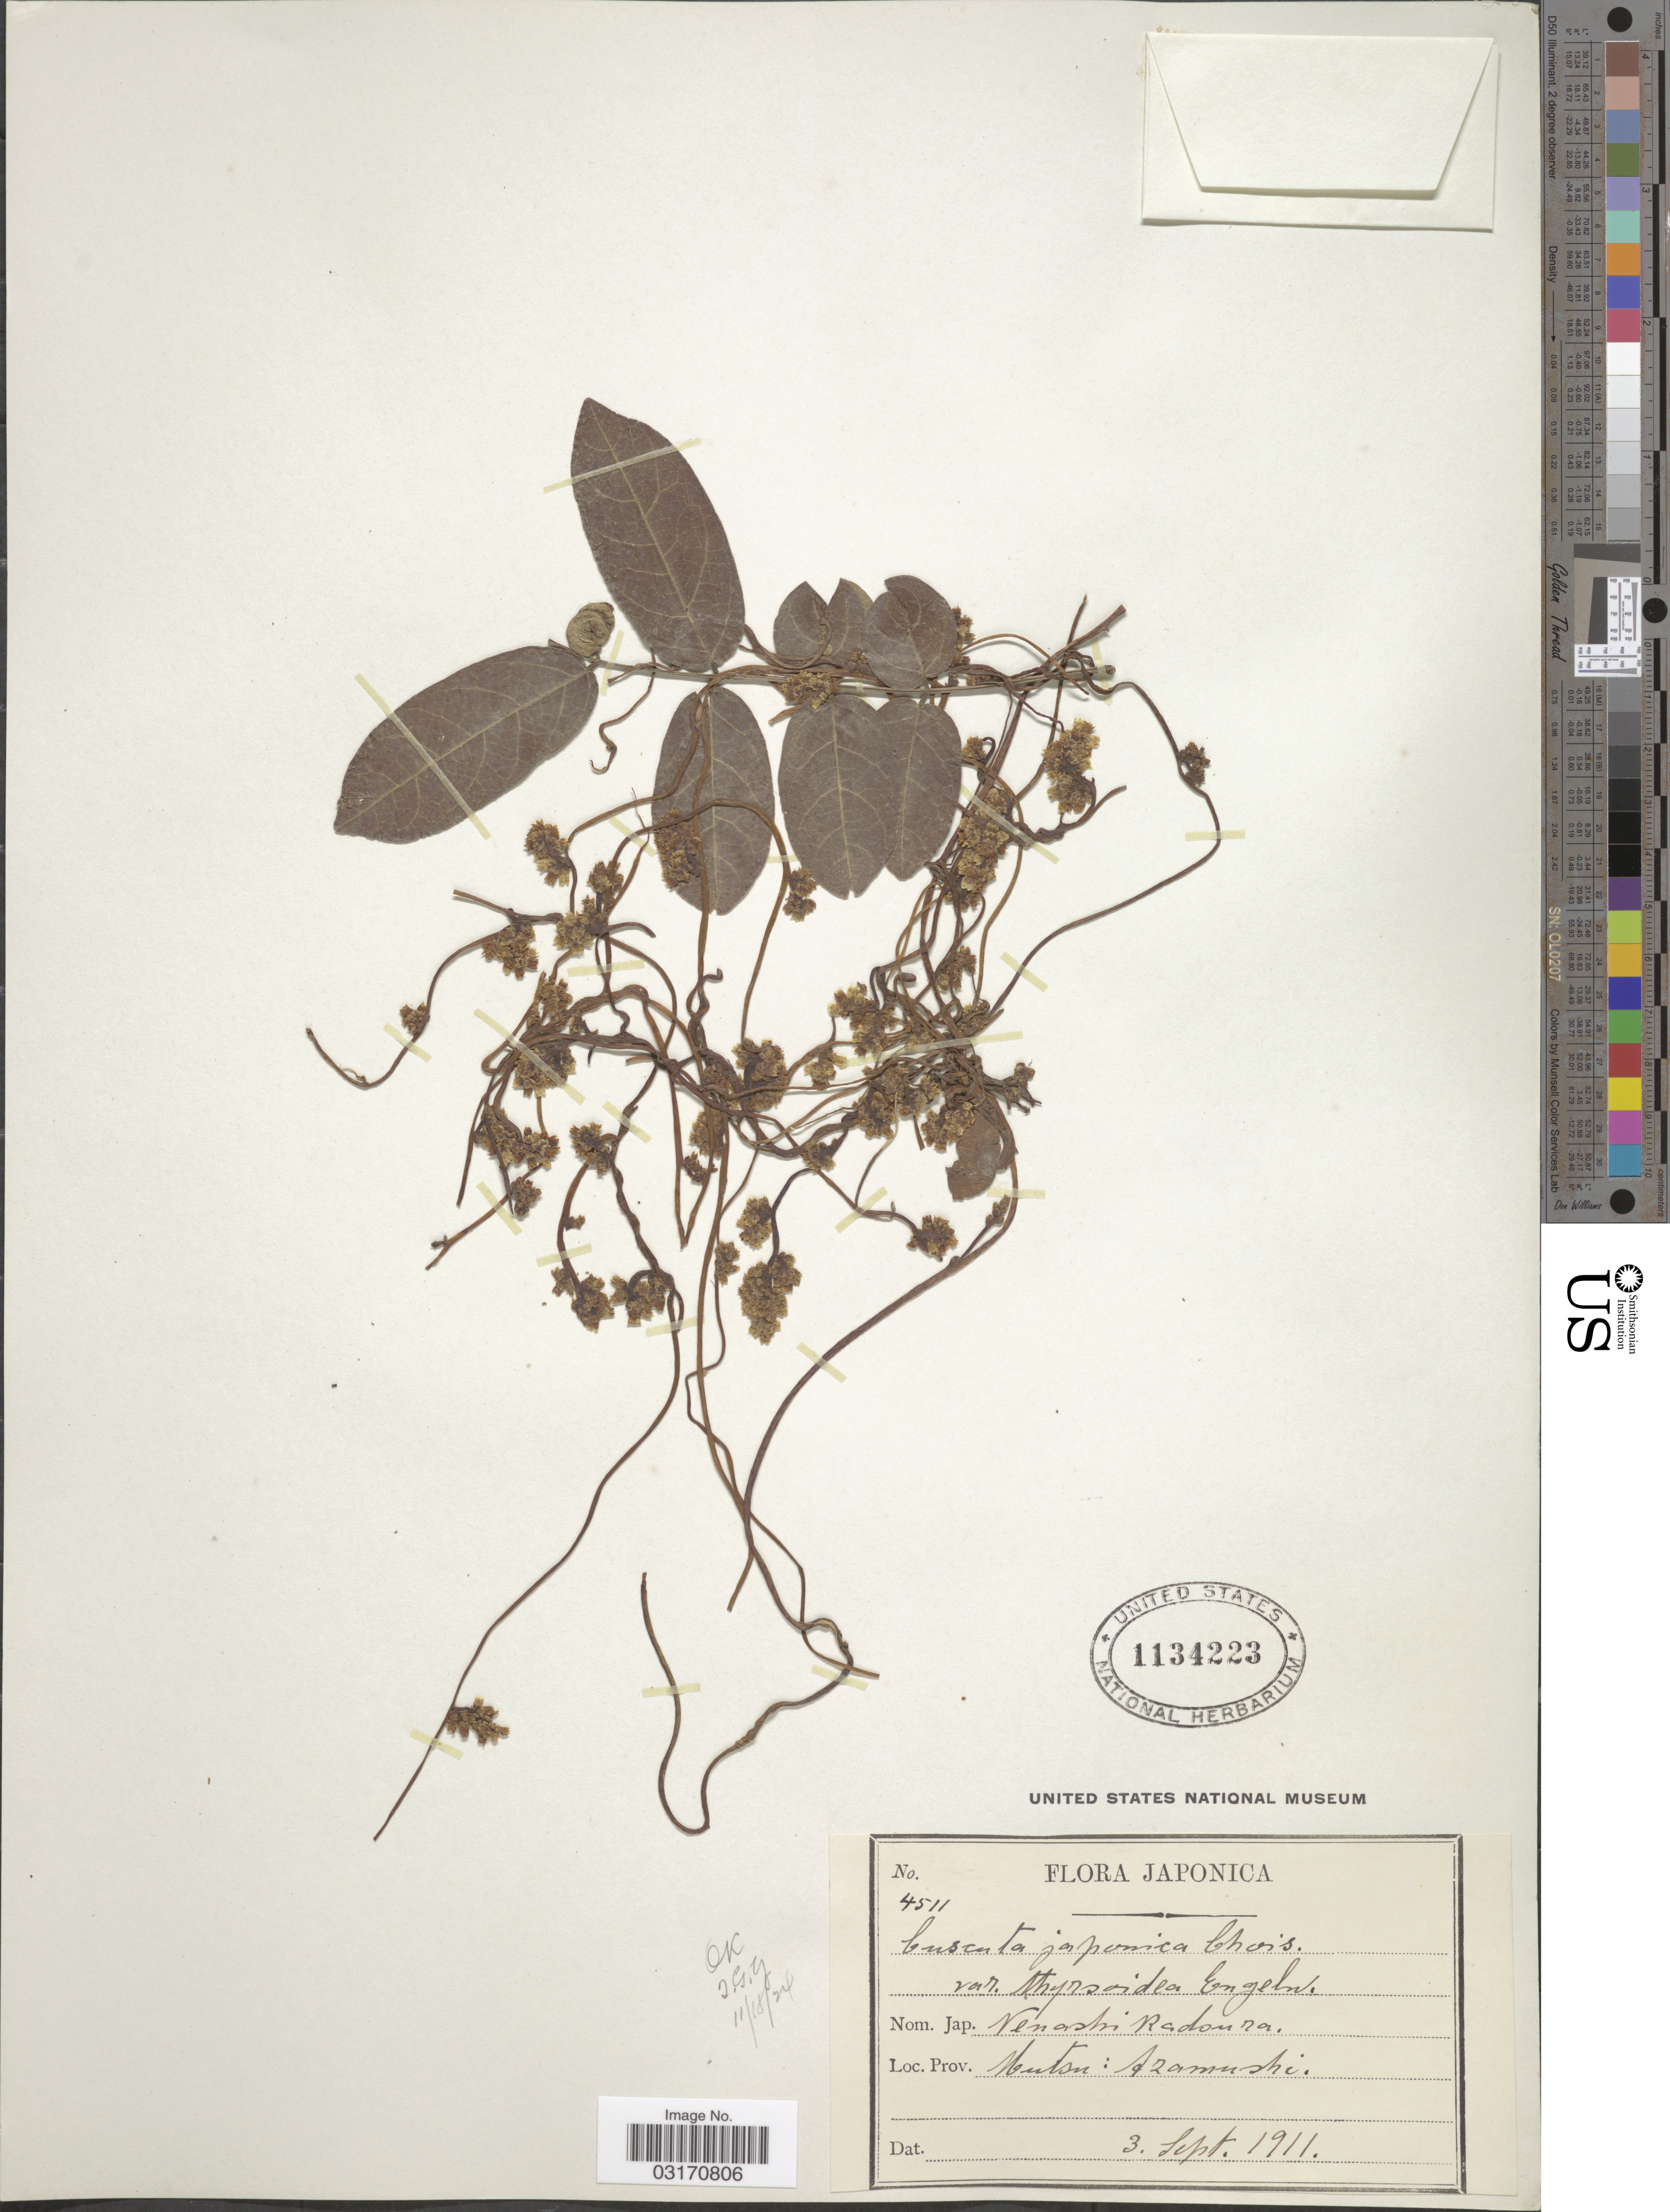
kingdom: Plantae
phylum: Tracheophyta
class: Magnoliopsida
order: Solanales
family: Convolvulaceae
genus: Cuscuta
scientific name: Cuscuta japonica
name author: Choisy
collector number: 4511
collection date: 1911-09-03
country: Japan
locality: Prov. Mutsu: Azamushi.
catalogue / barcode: US 1134223